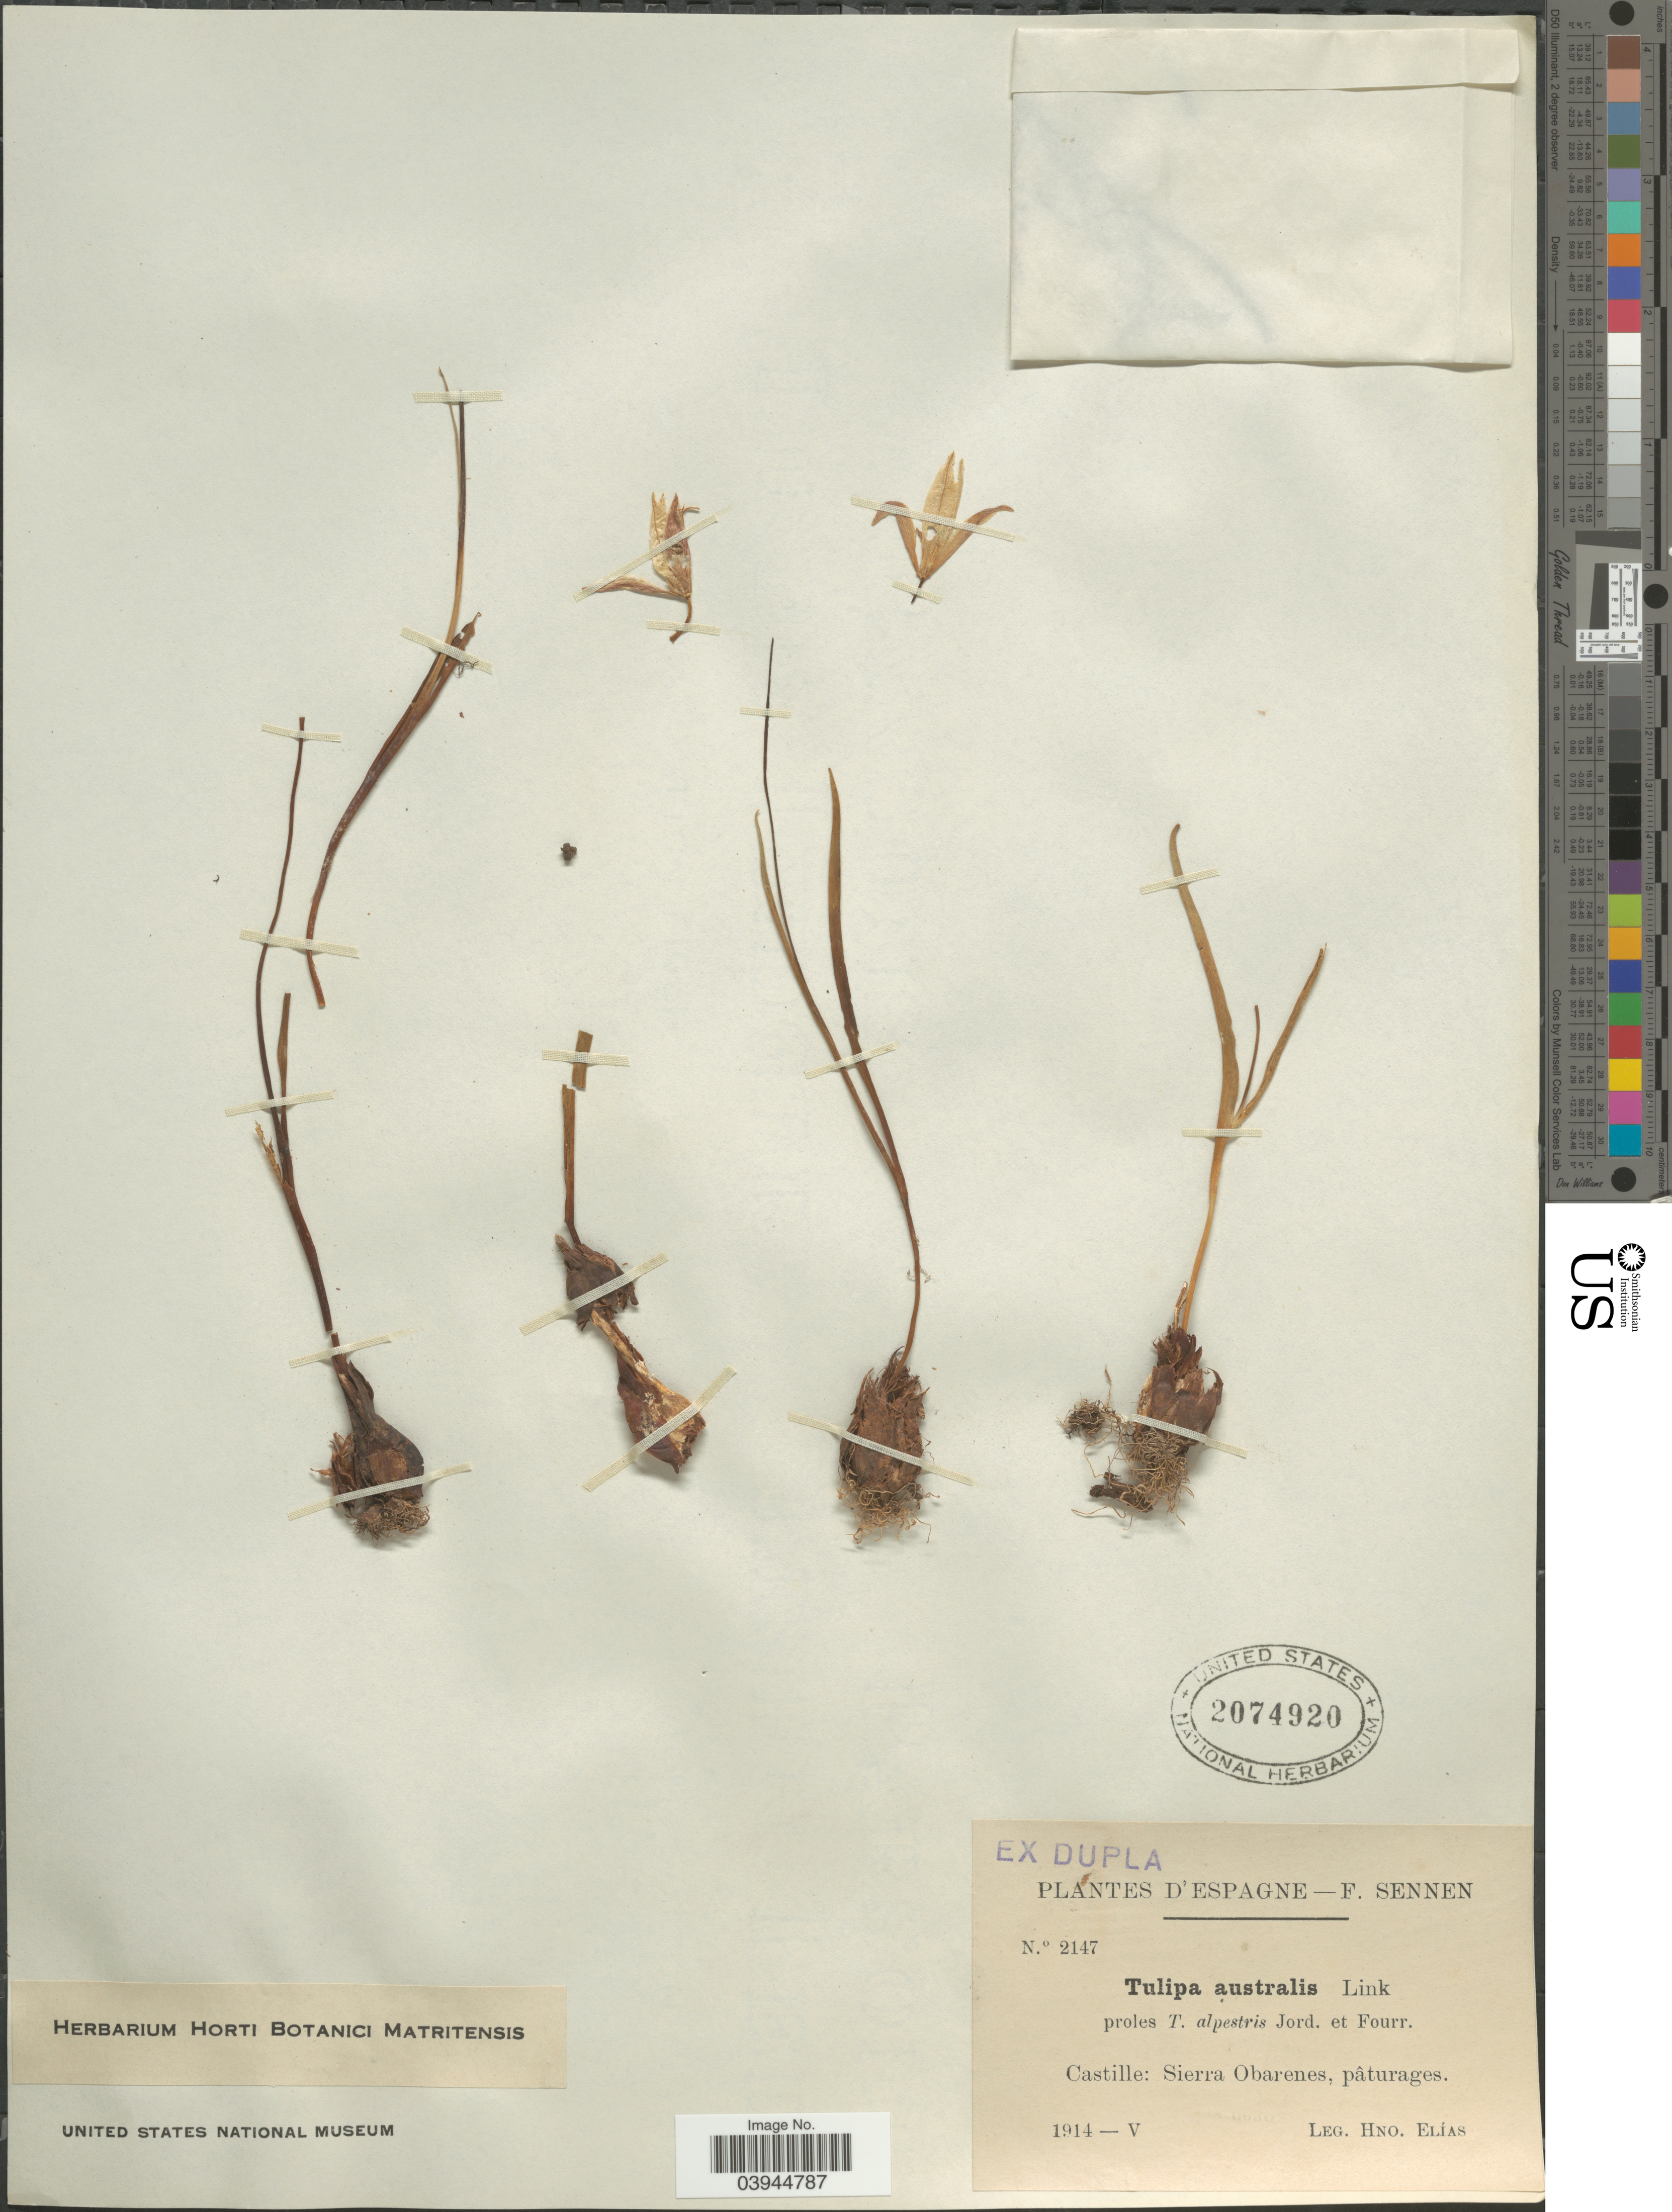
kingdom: Plantae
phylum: Tracheophyta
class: Liliopsida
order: Liliales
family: Liliaceae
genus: Tulipa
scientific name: Tulipa australis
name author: Link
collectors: H. Elias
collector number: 2147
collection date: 1914-05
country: Spain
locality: Castille: Sierra Obarenes, pâturages.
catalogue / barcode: US 2074920